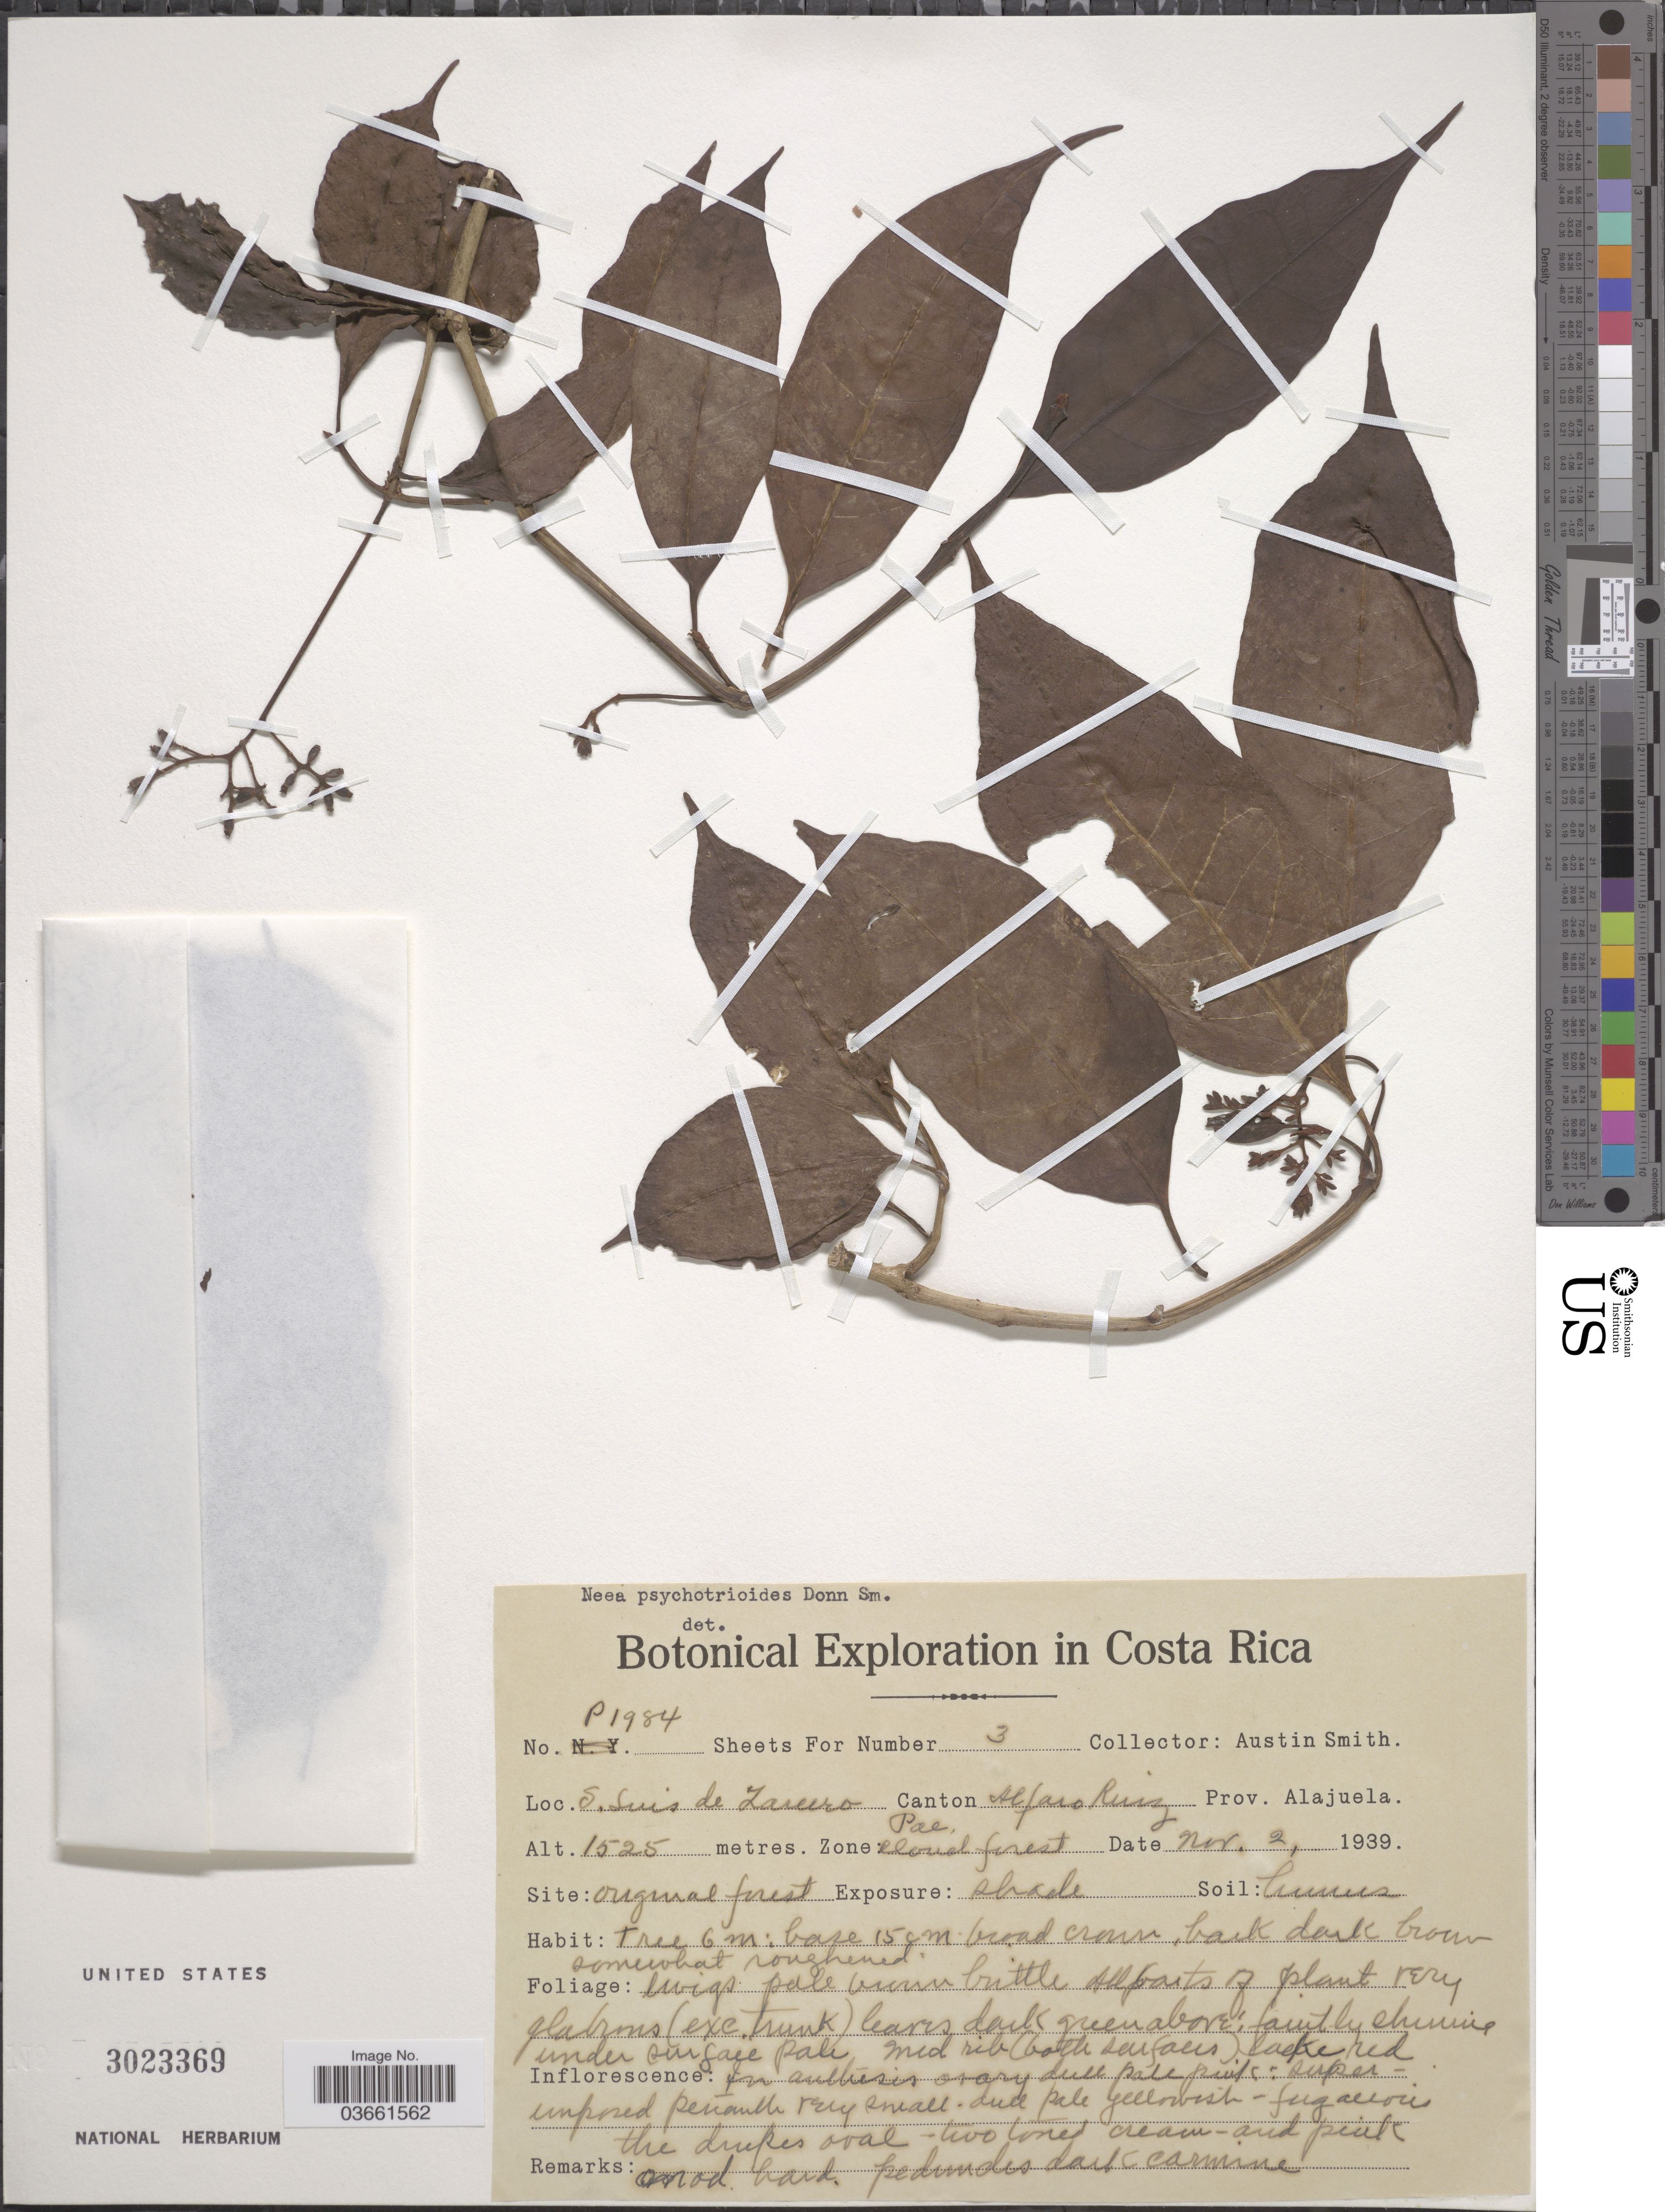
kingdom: Plantae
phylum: Tracheophyta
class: Magnoliopsida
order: Caryophyllales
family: Nyctaginaceae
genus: Neea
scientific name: Neea psychotrioides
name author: Donn. Sm.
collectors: Aust P. Smith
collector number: P1984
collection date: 1939-11-02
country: Costa Rica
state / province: Alajuela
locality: S. Luis de Zarcero. Canton Alfaro Ruiz. Zone: Pae.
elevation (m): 1525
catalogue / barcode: US 3023369